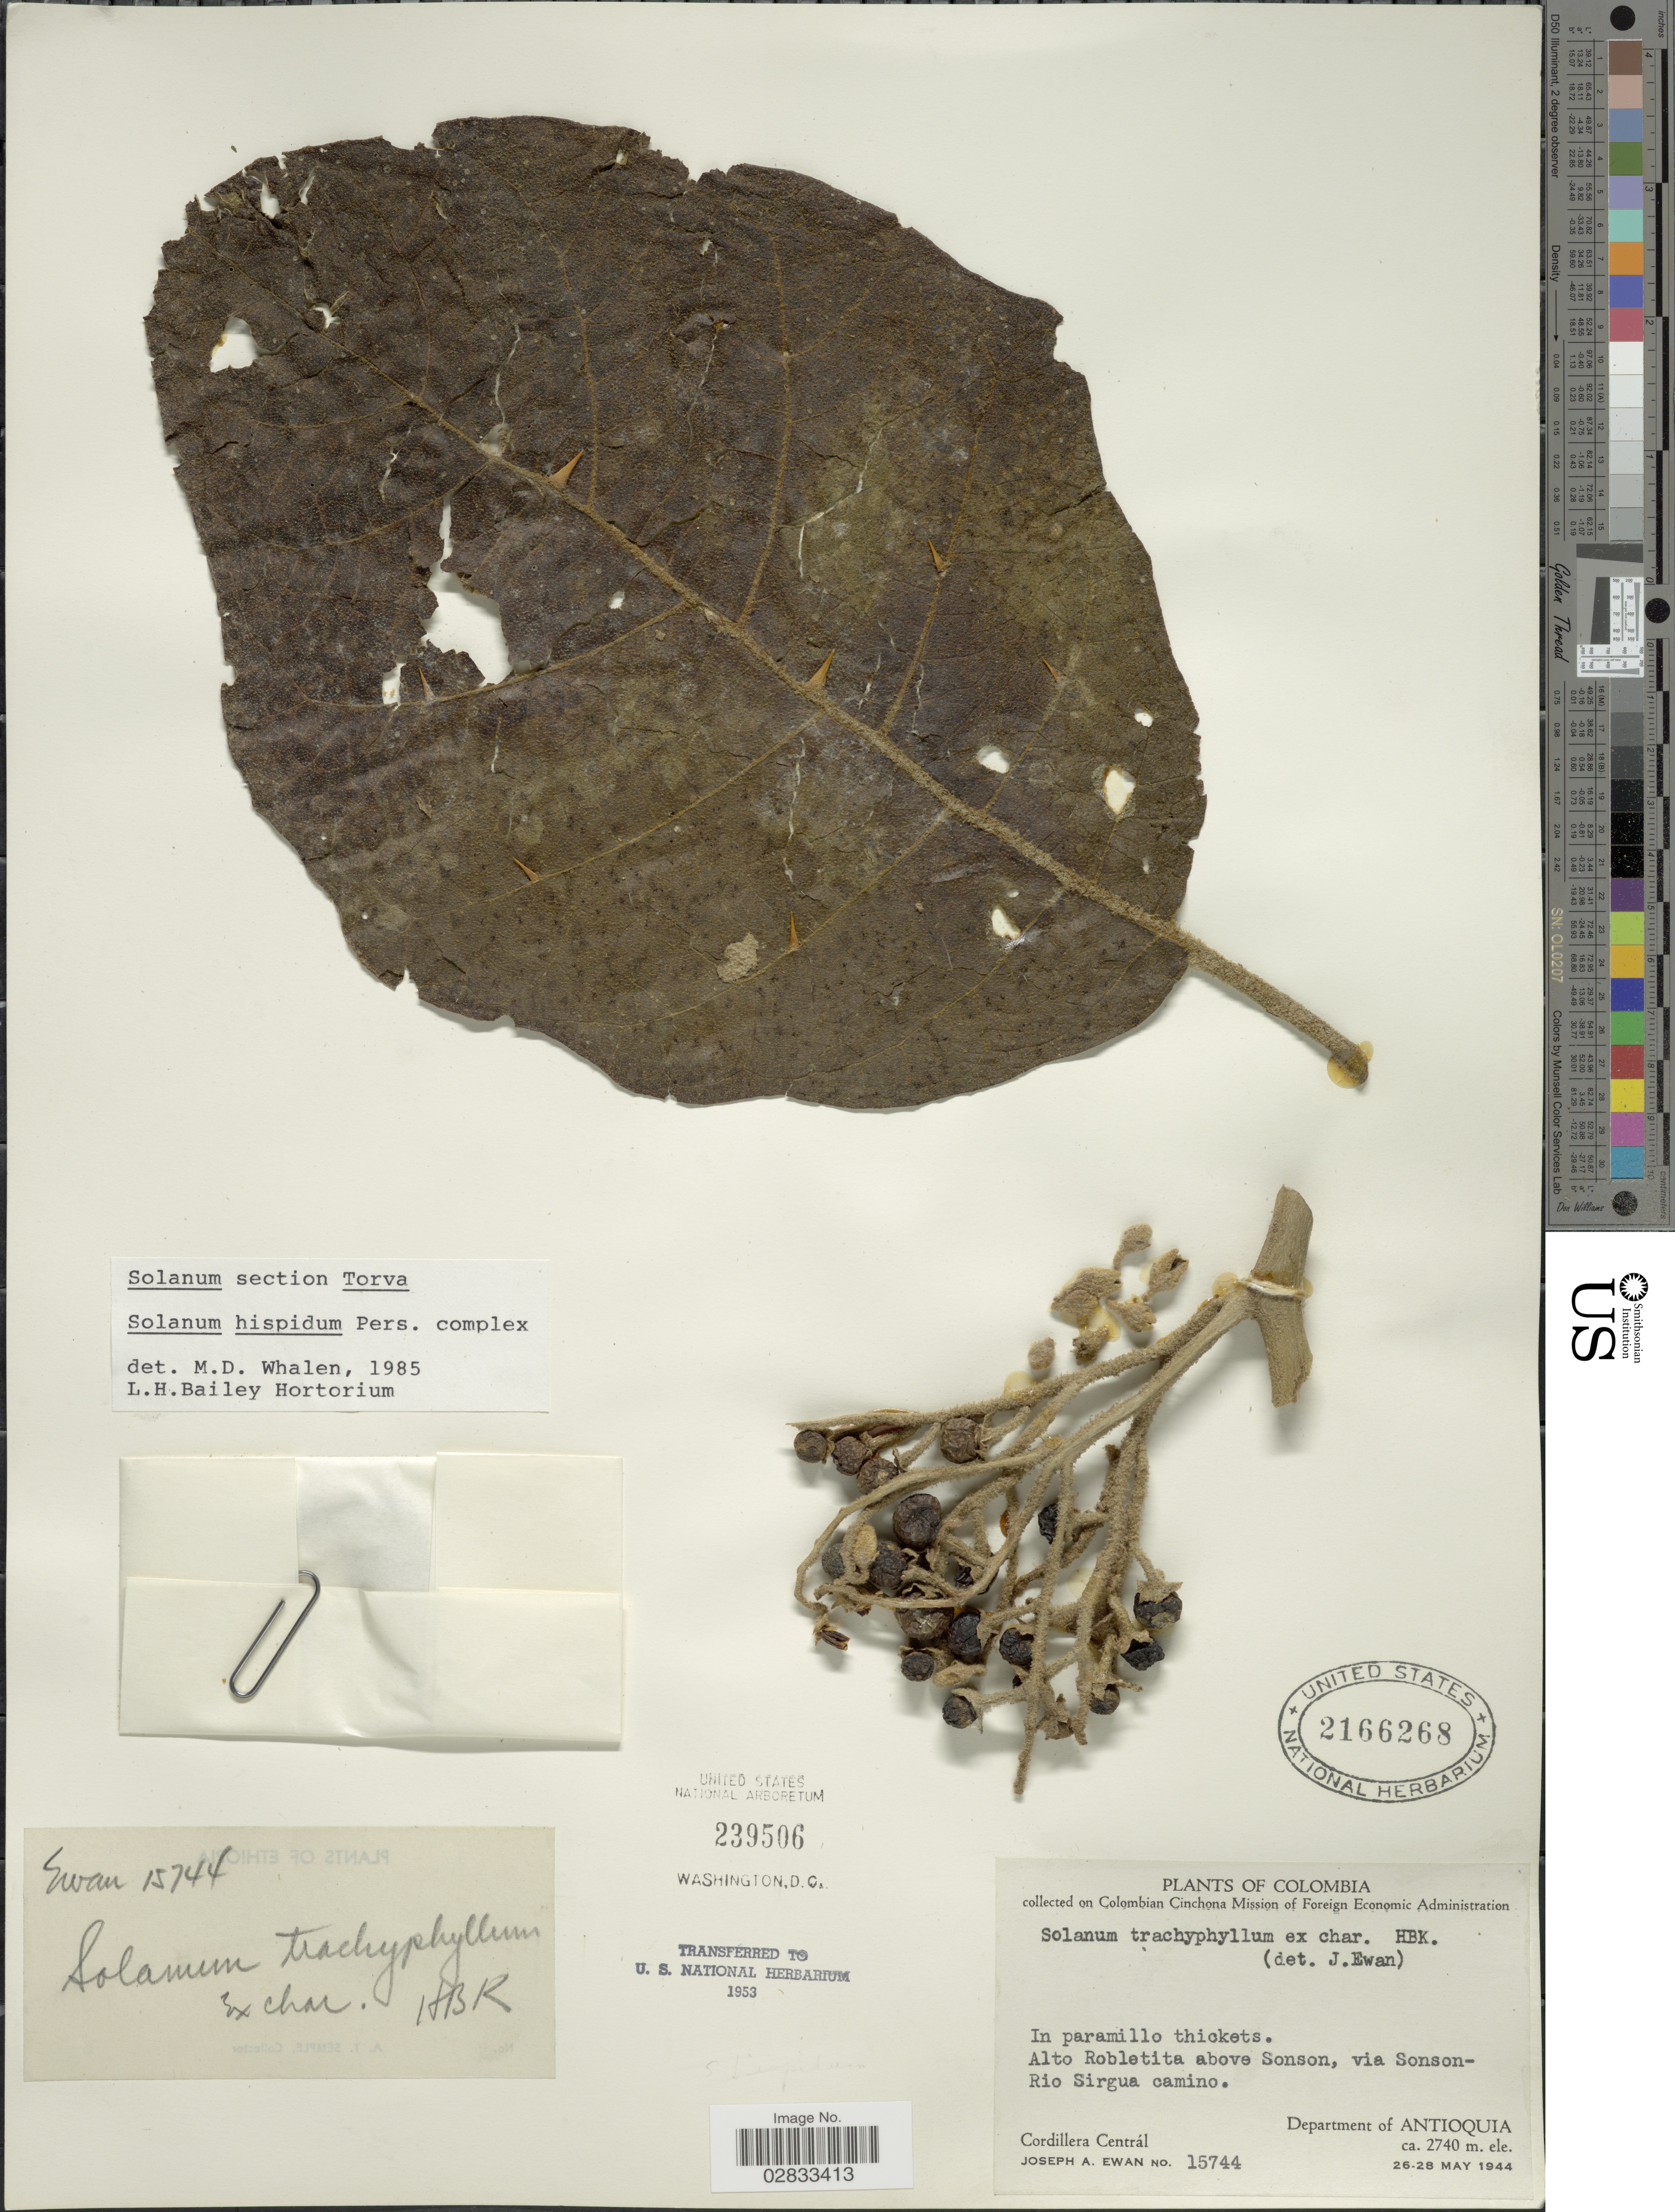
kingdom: Plantae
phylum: Tracheophyta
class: Magnoliopsida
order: Solanales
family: Solanaceae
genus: Solanum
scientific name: Solanum hispidum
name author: Pers.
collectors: J. A. Ewan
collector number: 15744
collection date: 1944-05-26/1944-05-28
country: Colombia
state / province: Antioquia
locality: Alto Robletita above Sonson, via Sonson-Rio Sirgua camino, Department of Antioquia.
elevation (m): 2740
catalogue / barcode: US 2166268